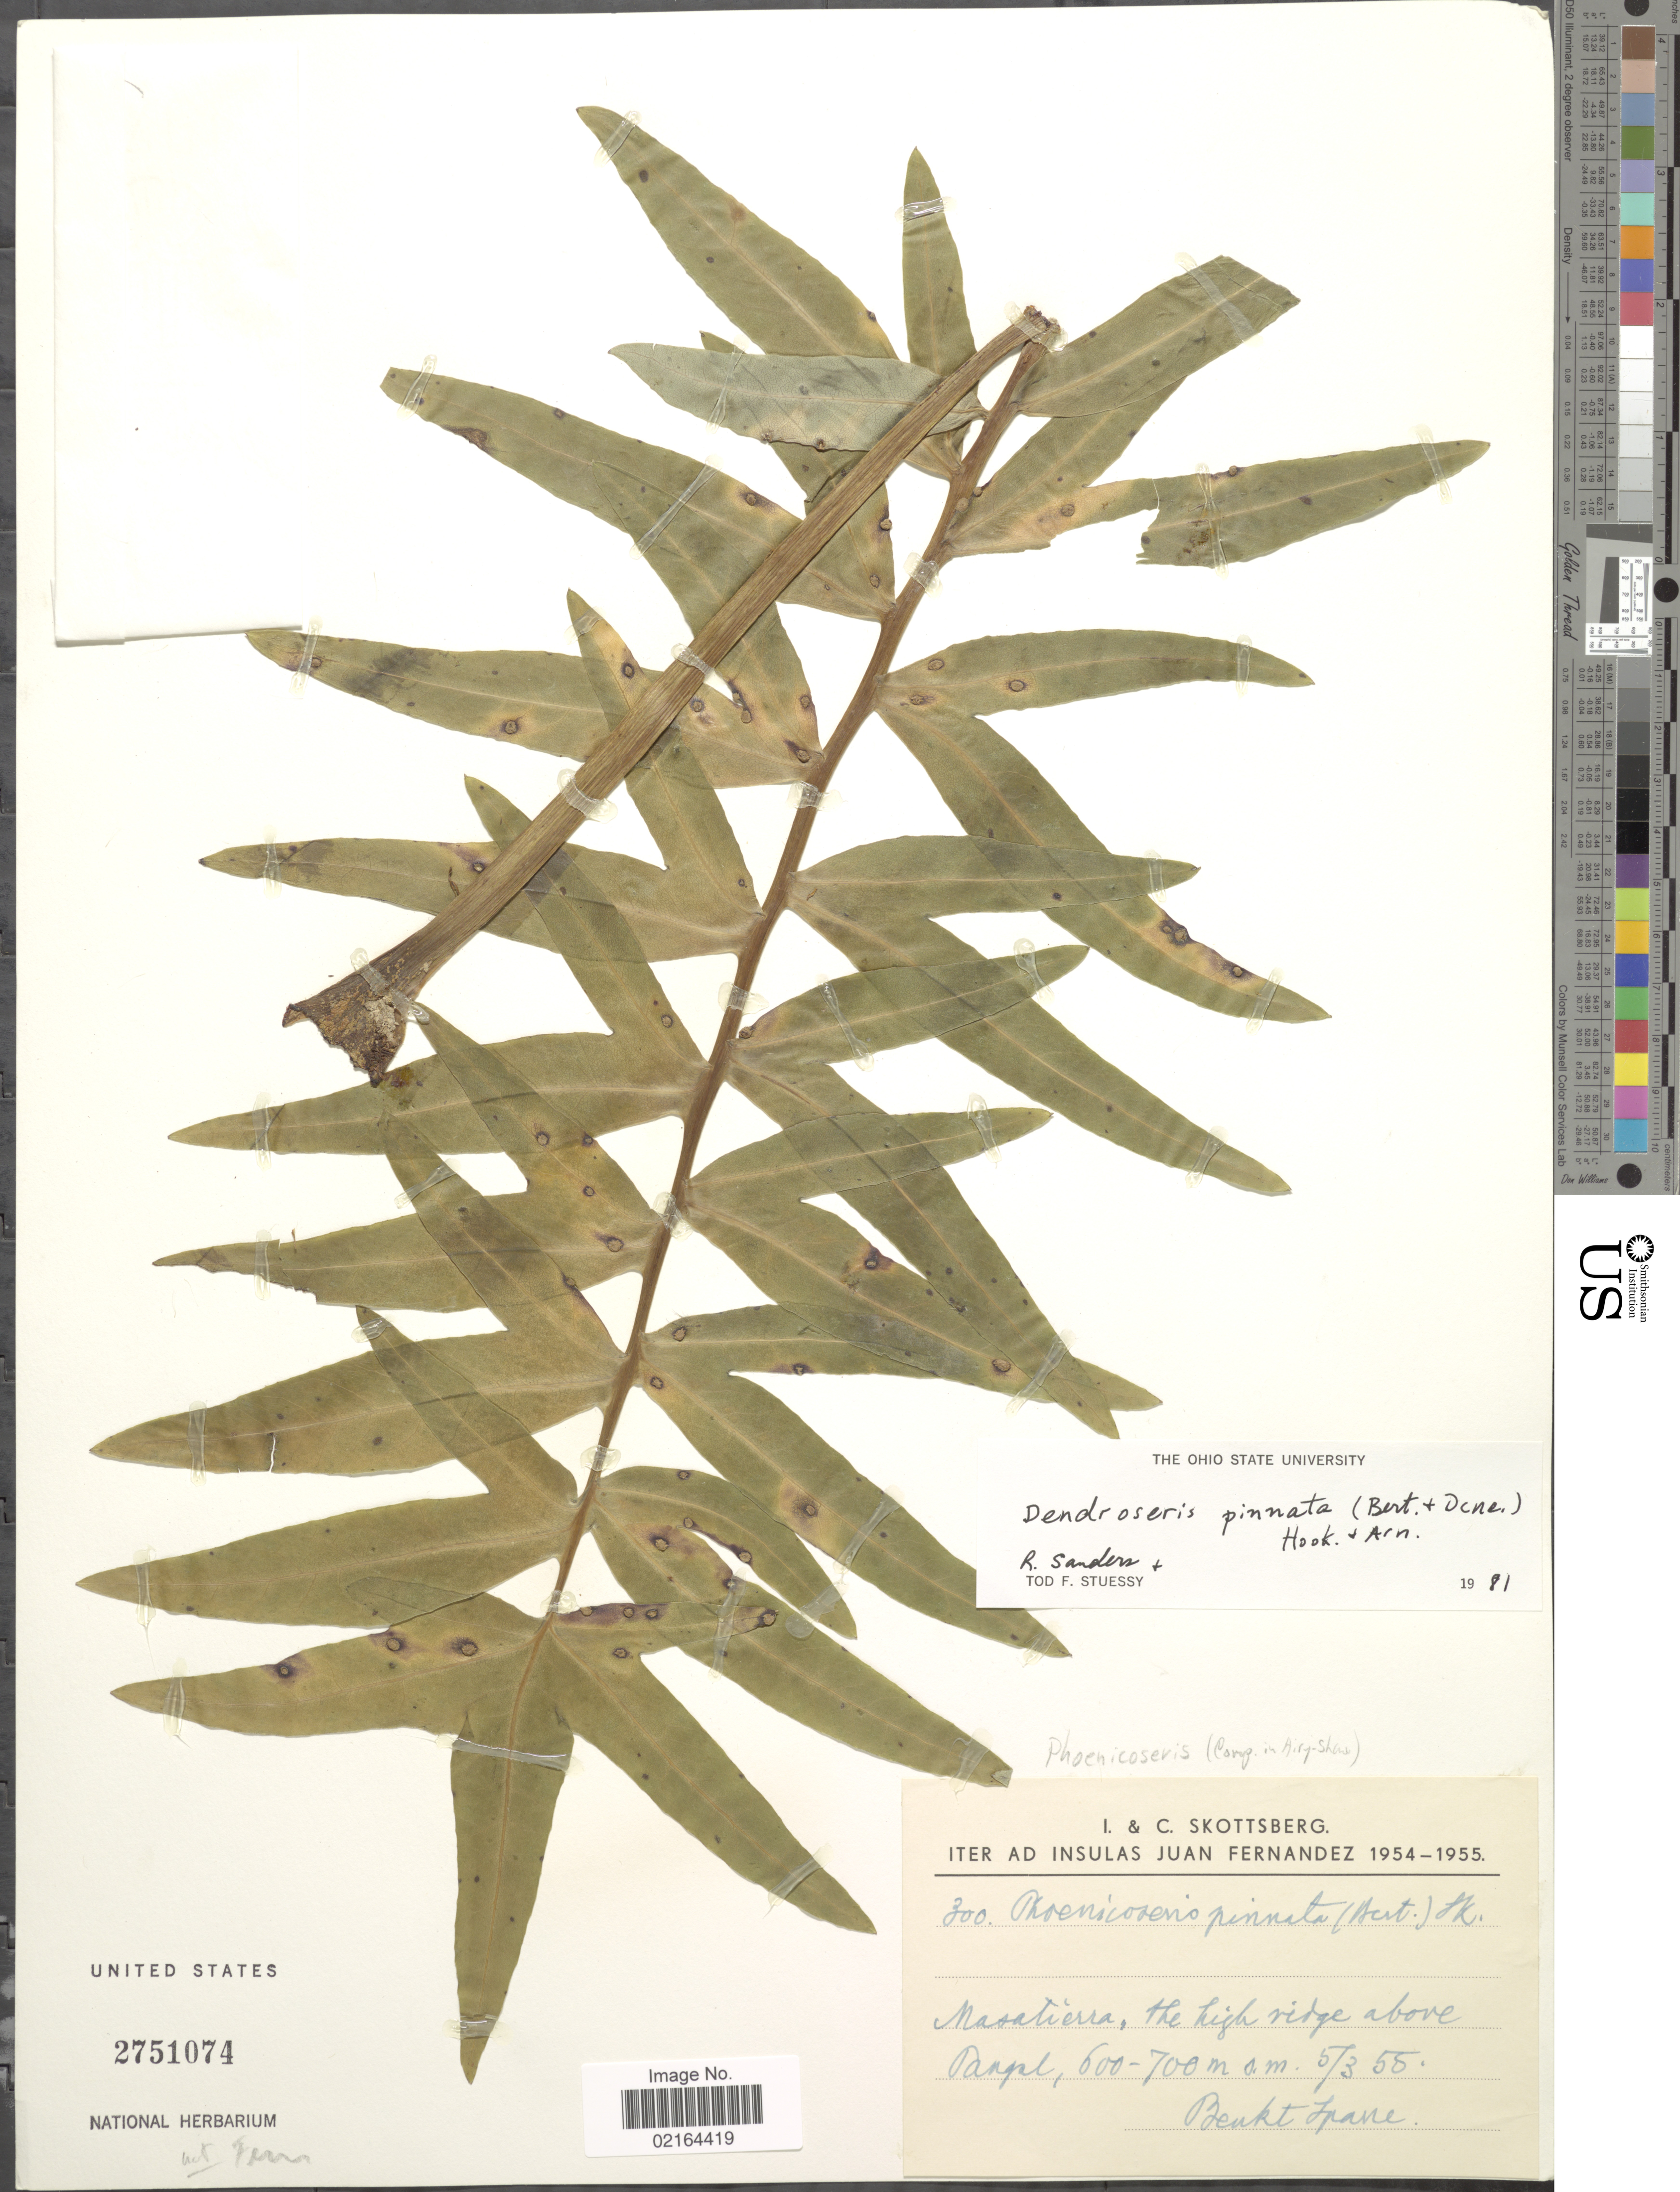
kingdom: Plantae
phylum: Tracheophyta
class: Magnoliopsida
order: Asterales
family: Asteraceae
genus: Sonchus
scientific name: Sonchus pinnatus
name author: Aiton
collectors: B. Sparre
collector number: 300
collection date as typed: Transcribed d/m/y: 5/3/55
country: Chile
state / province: Valparaíso (V)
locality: Iter ad Insulas Juan Fernandez, Masatierra, the high ridge above Pangal.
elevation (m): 300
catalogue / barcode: US 2751074